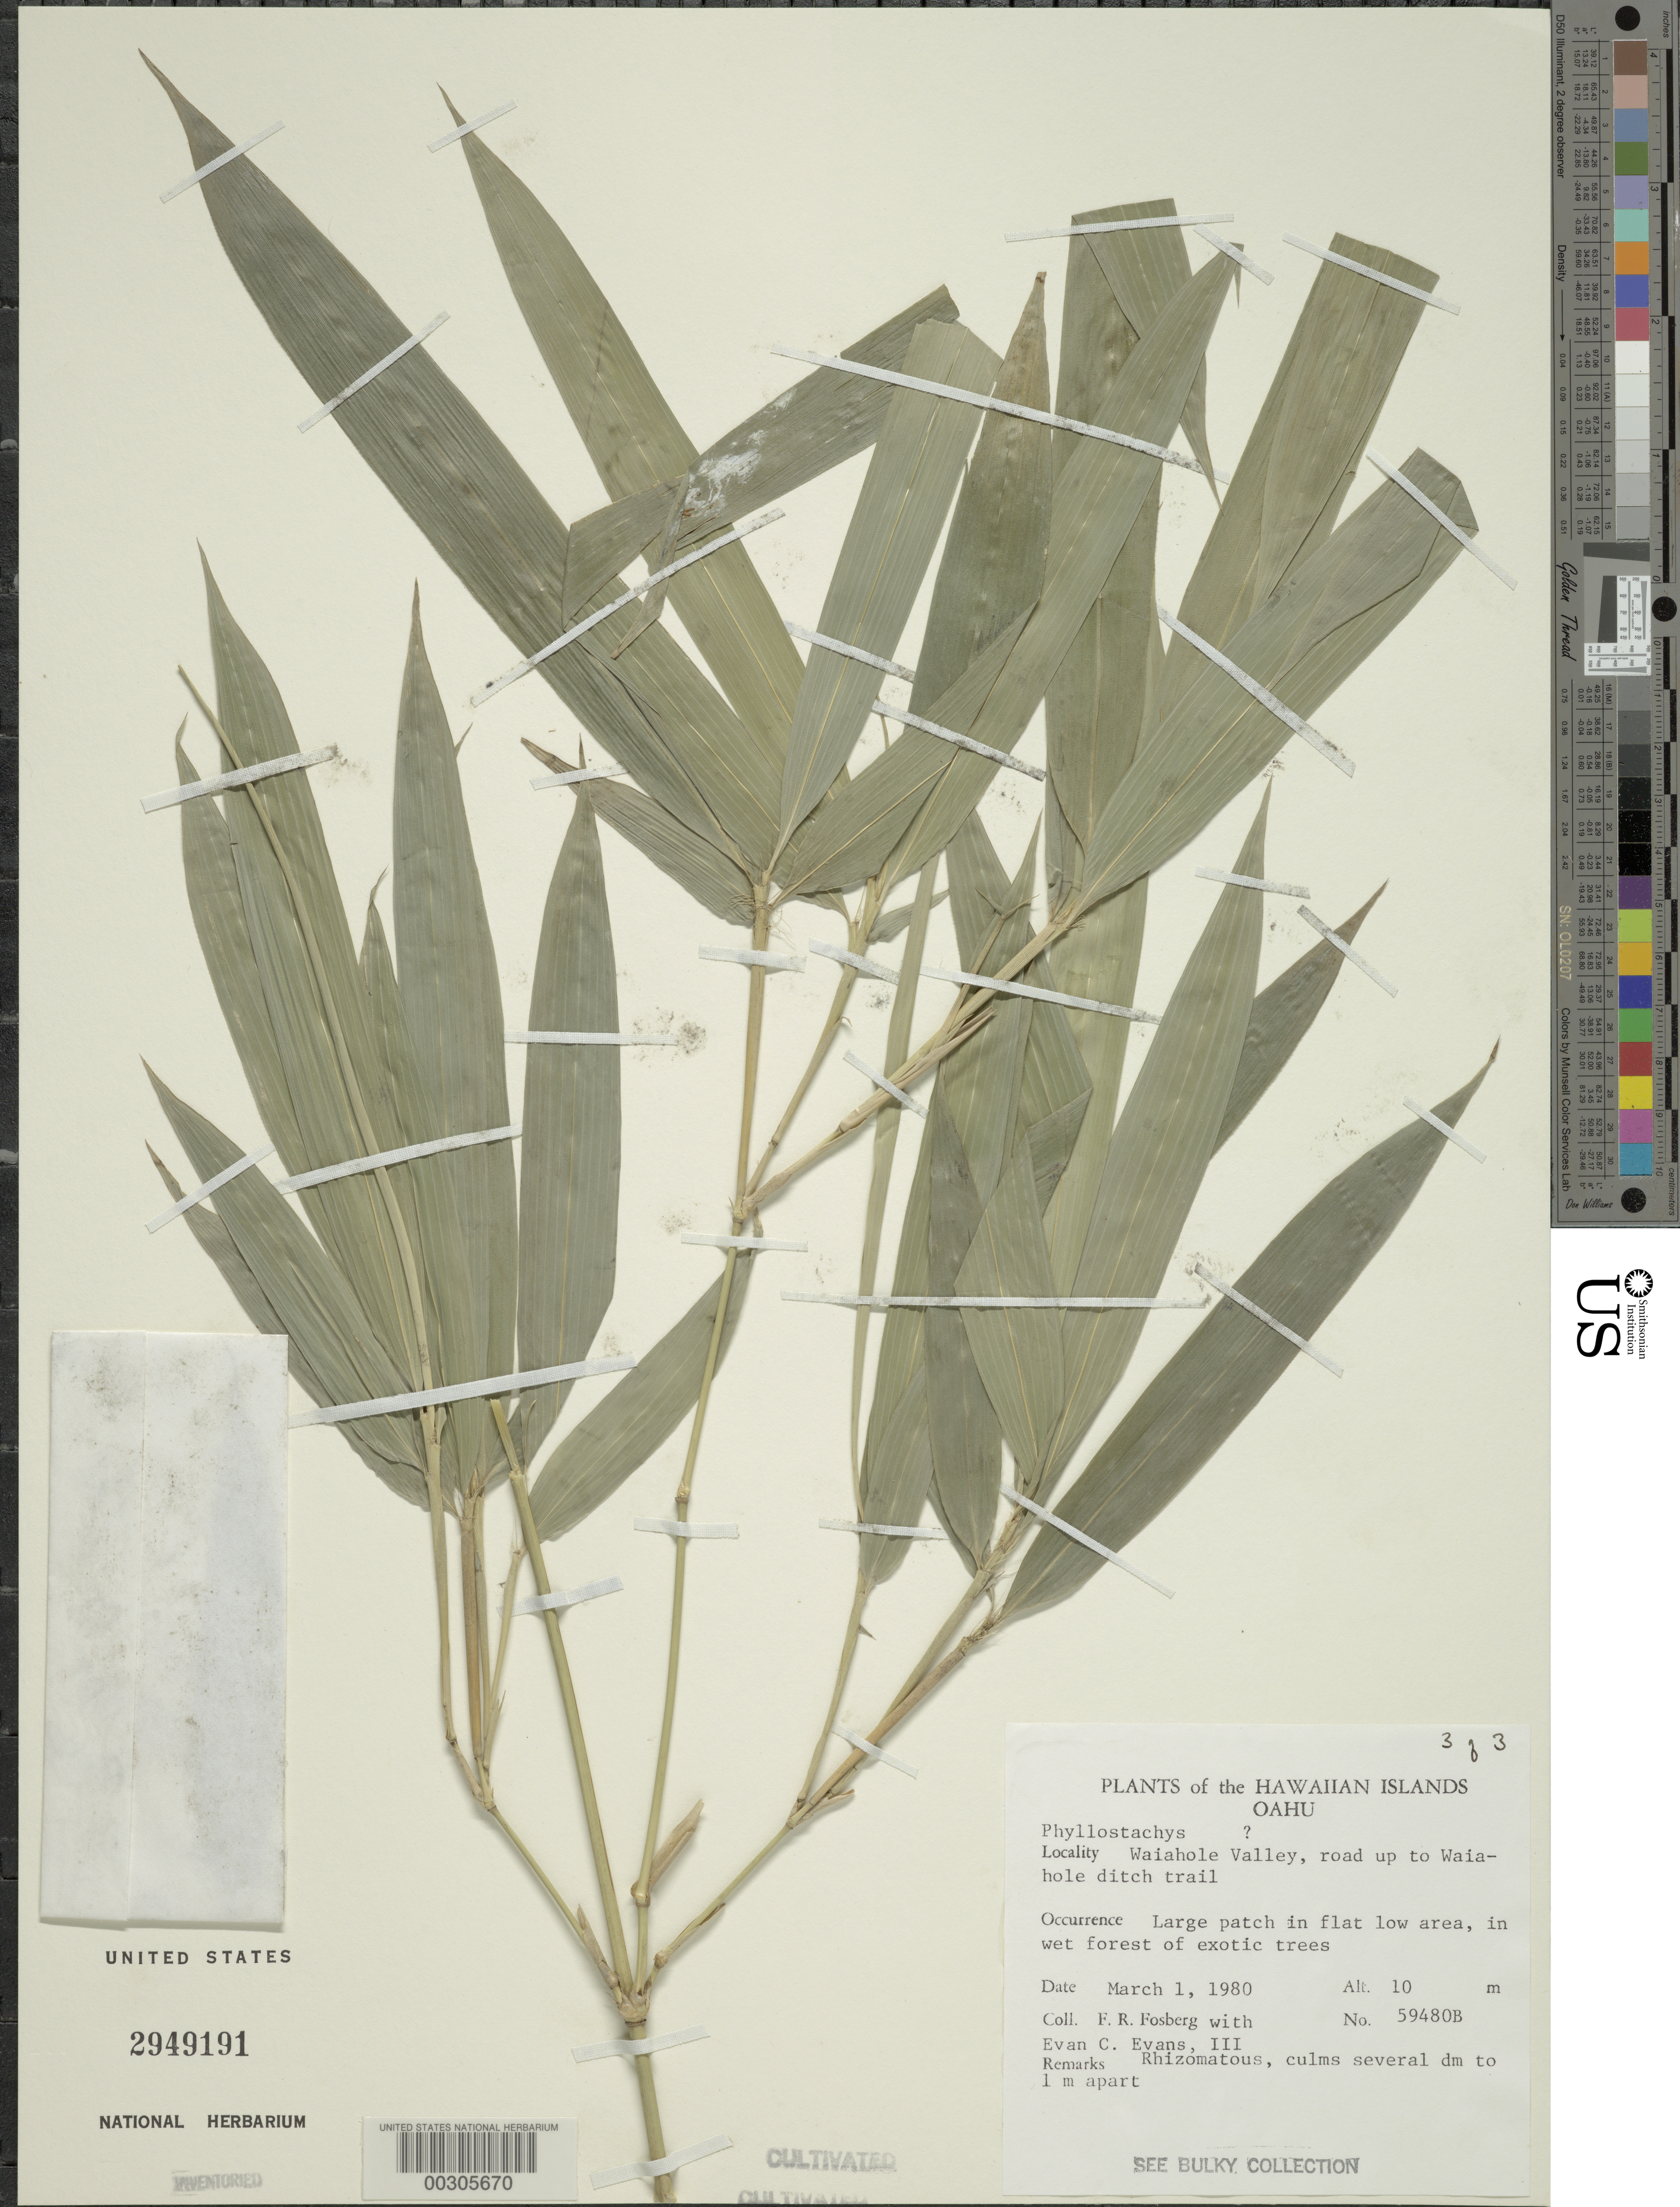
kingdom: Plantae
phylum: Tracheophyta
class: Liliopsida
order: Poales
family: Poaceae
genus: Phyllostachys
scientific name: Phyllostachys sp.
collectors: F. R. Fosberg & E. C. Evans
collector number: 59480 B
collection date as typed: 01 Mar 1980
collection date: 1980-03-01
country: United States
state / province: Hawaii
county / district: Honolulu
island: Oahu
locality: Oahu, Waiahole valley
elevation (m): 10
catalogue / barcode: US 2949191